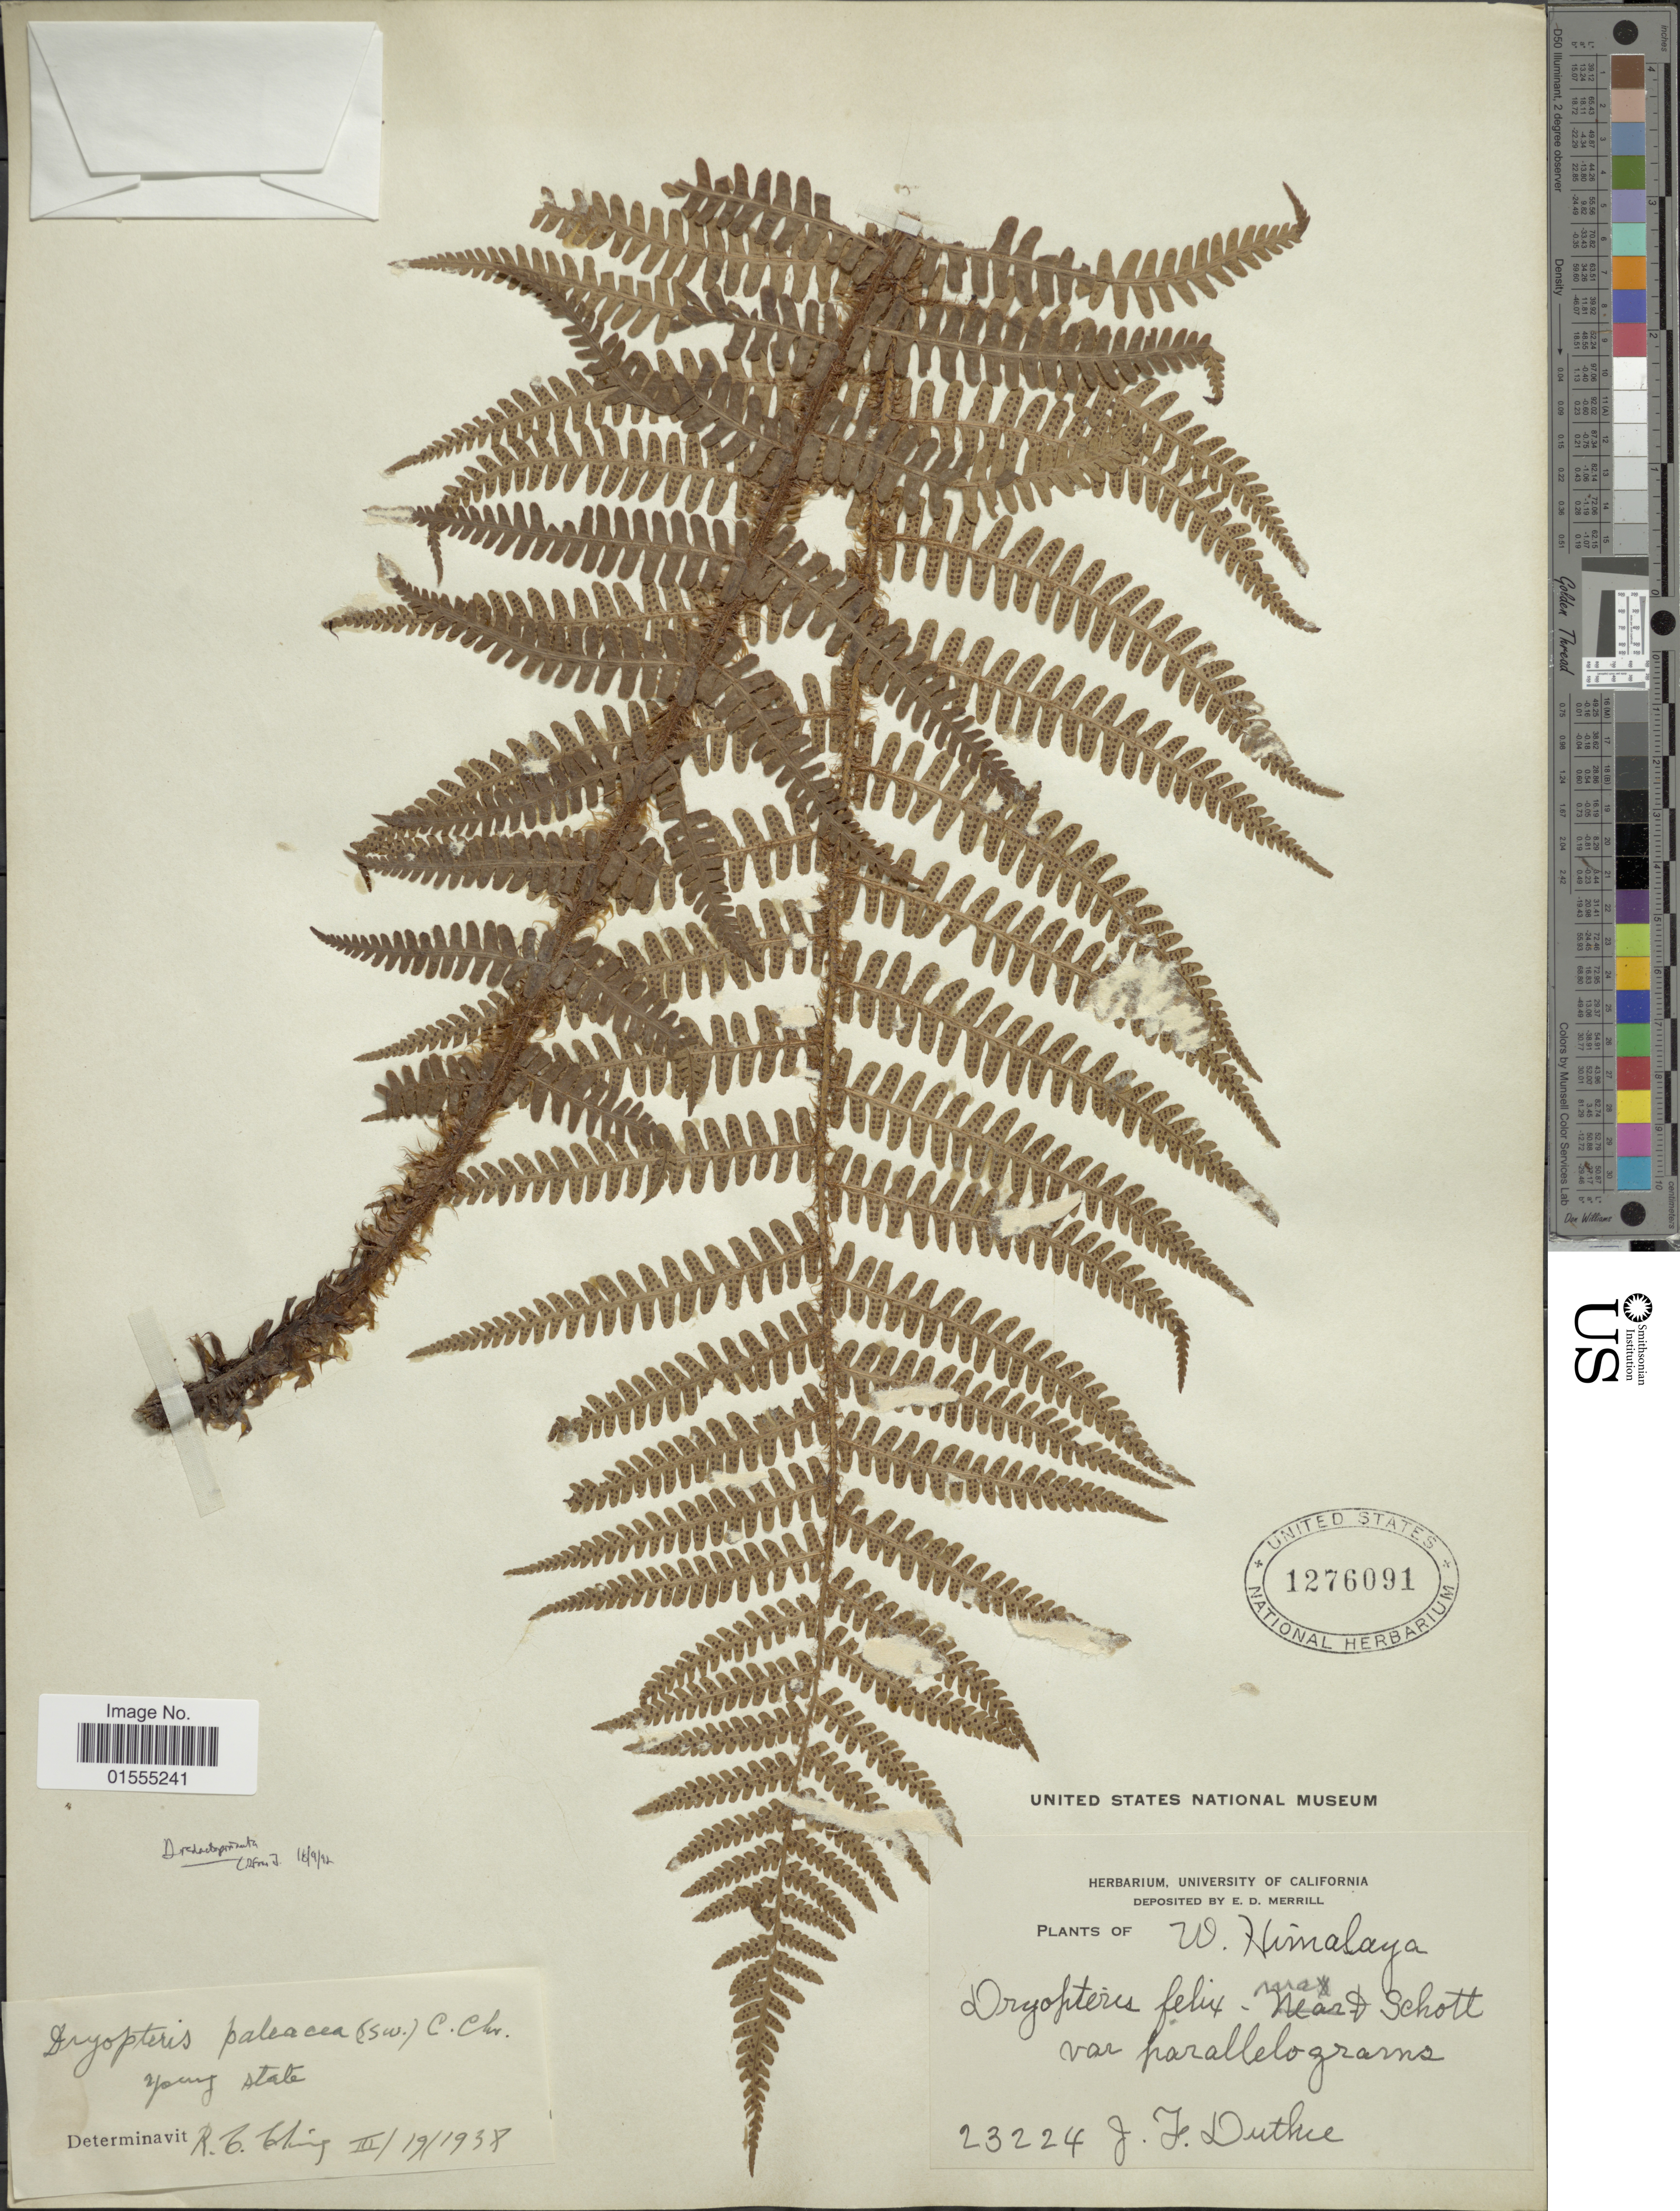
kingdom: Plantae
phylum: Tracheophyta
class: Polypodiopsida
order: Polypodiales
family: Dryopteridaceae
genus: Dryopteris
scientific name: Dryopteris wallichiana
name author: (Spreng.) Hyl.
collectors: J. F. Duthie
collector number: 23224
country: India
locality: W. Himalaya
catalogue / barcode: US 1276091